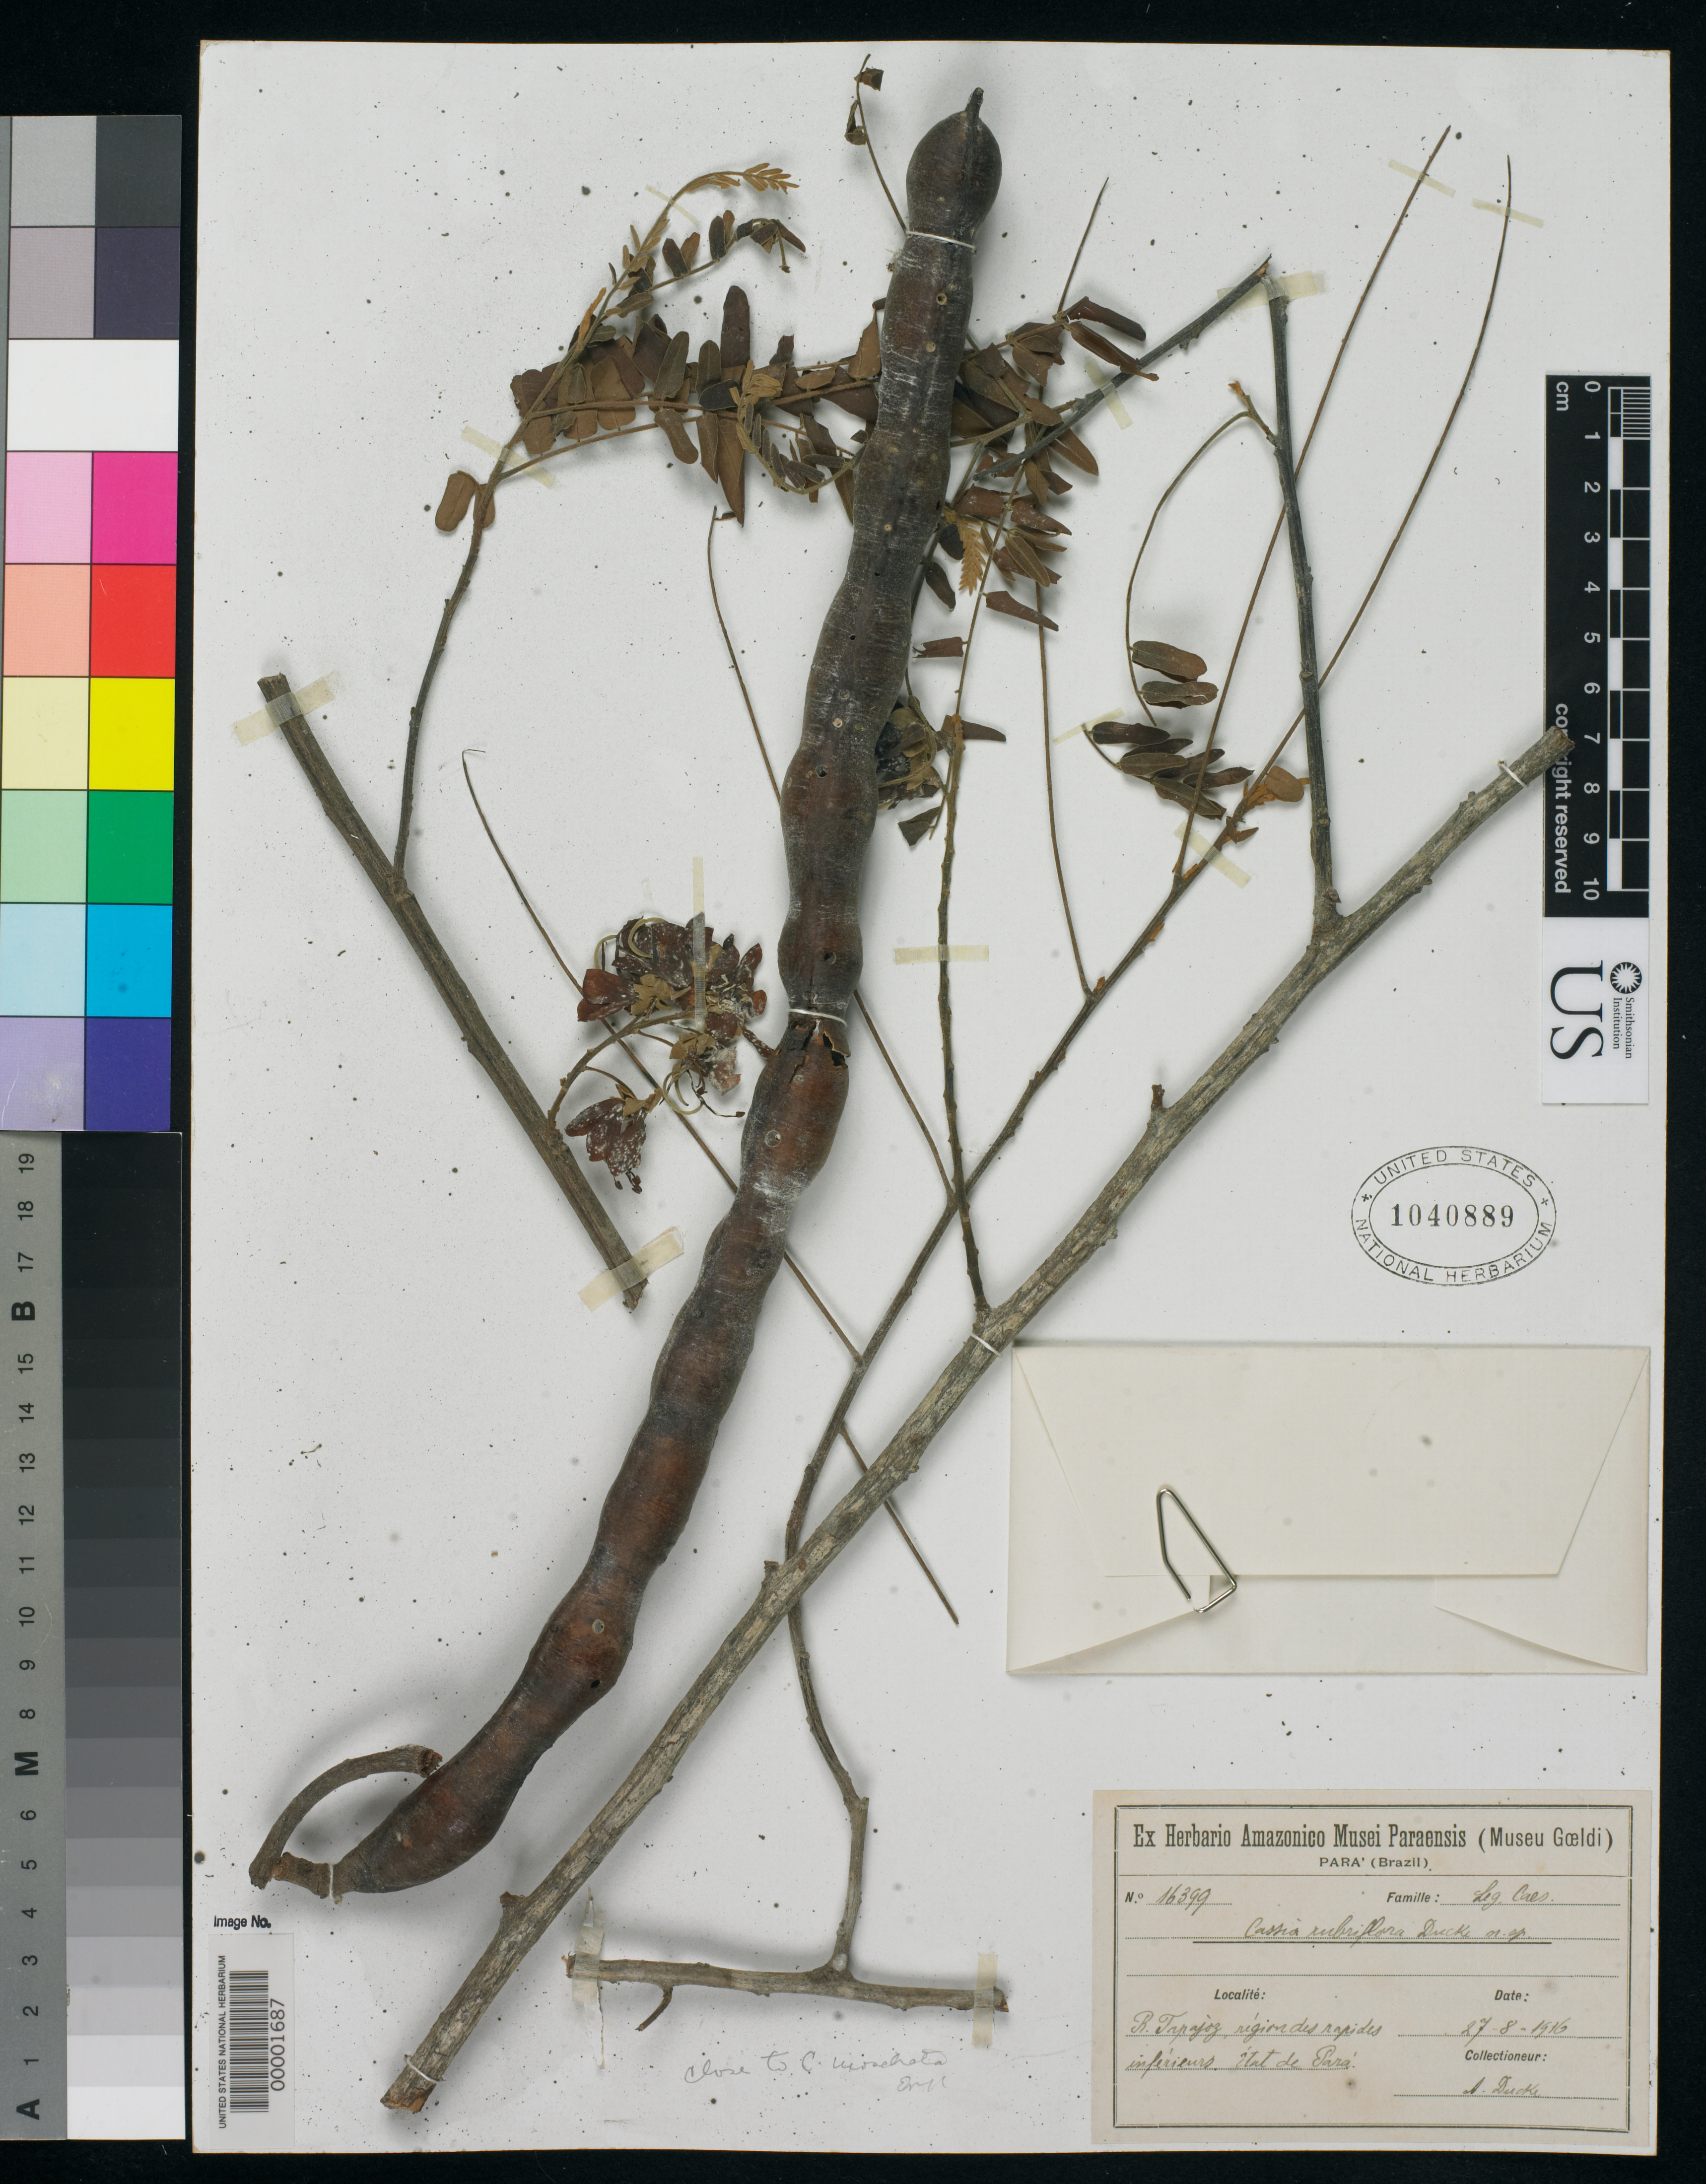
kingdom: Plantae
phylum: Tracheophyta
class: Magnoliopsida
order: Fabales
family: Fabaceae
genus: Cassia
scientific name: Cassia rubriflora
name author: Ducke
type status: Isotype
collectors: A. Ducke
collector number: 16399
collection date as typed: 27 Aug 1916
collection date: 1916-08-27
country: Brazil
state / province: Minas Gerais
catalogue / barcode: US 1040889